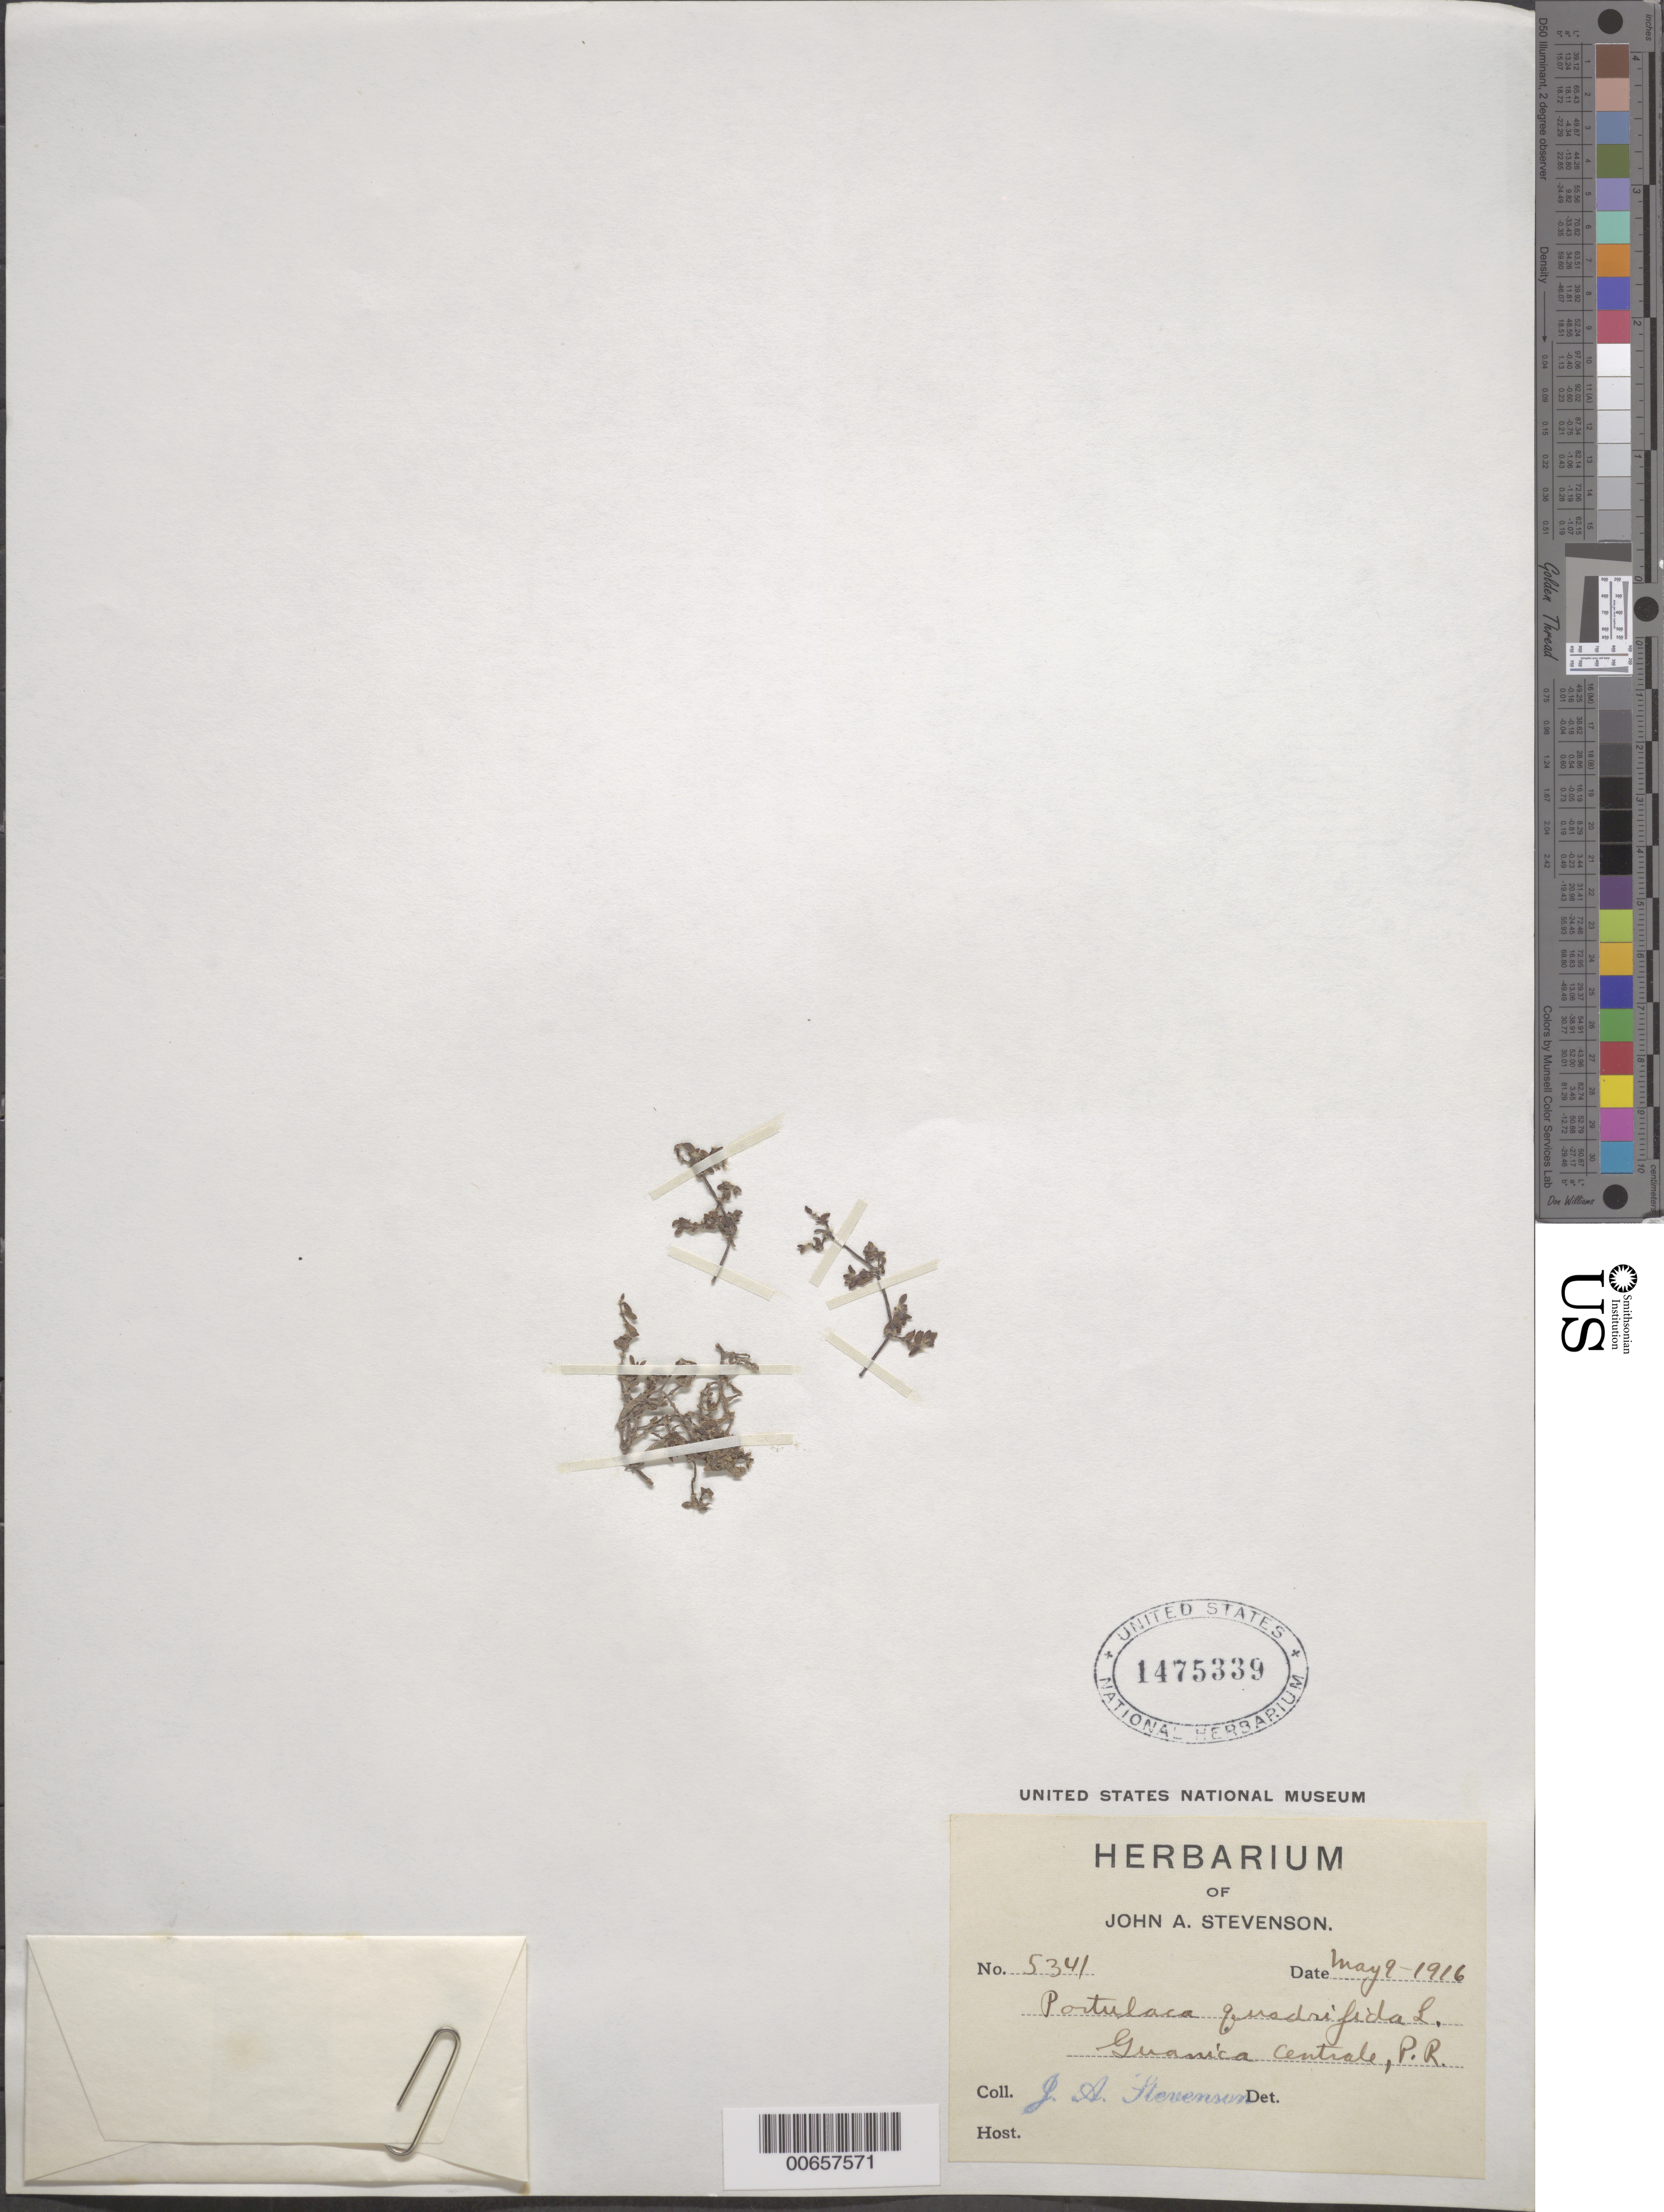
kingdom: Plantae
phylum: Tracheophyta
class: Magnoliopsida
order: Caryophyllales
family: Portulacaceae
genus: Portulaca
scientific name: Portulaca quadrifida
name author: L.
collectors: J. Stevenson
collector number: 5341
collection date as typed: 09 May 1916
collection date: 1916-05-09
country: Puerto Rico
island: Greater Antilles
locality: Guanica Centrale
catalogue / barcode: US 1475339